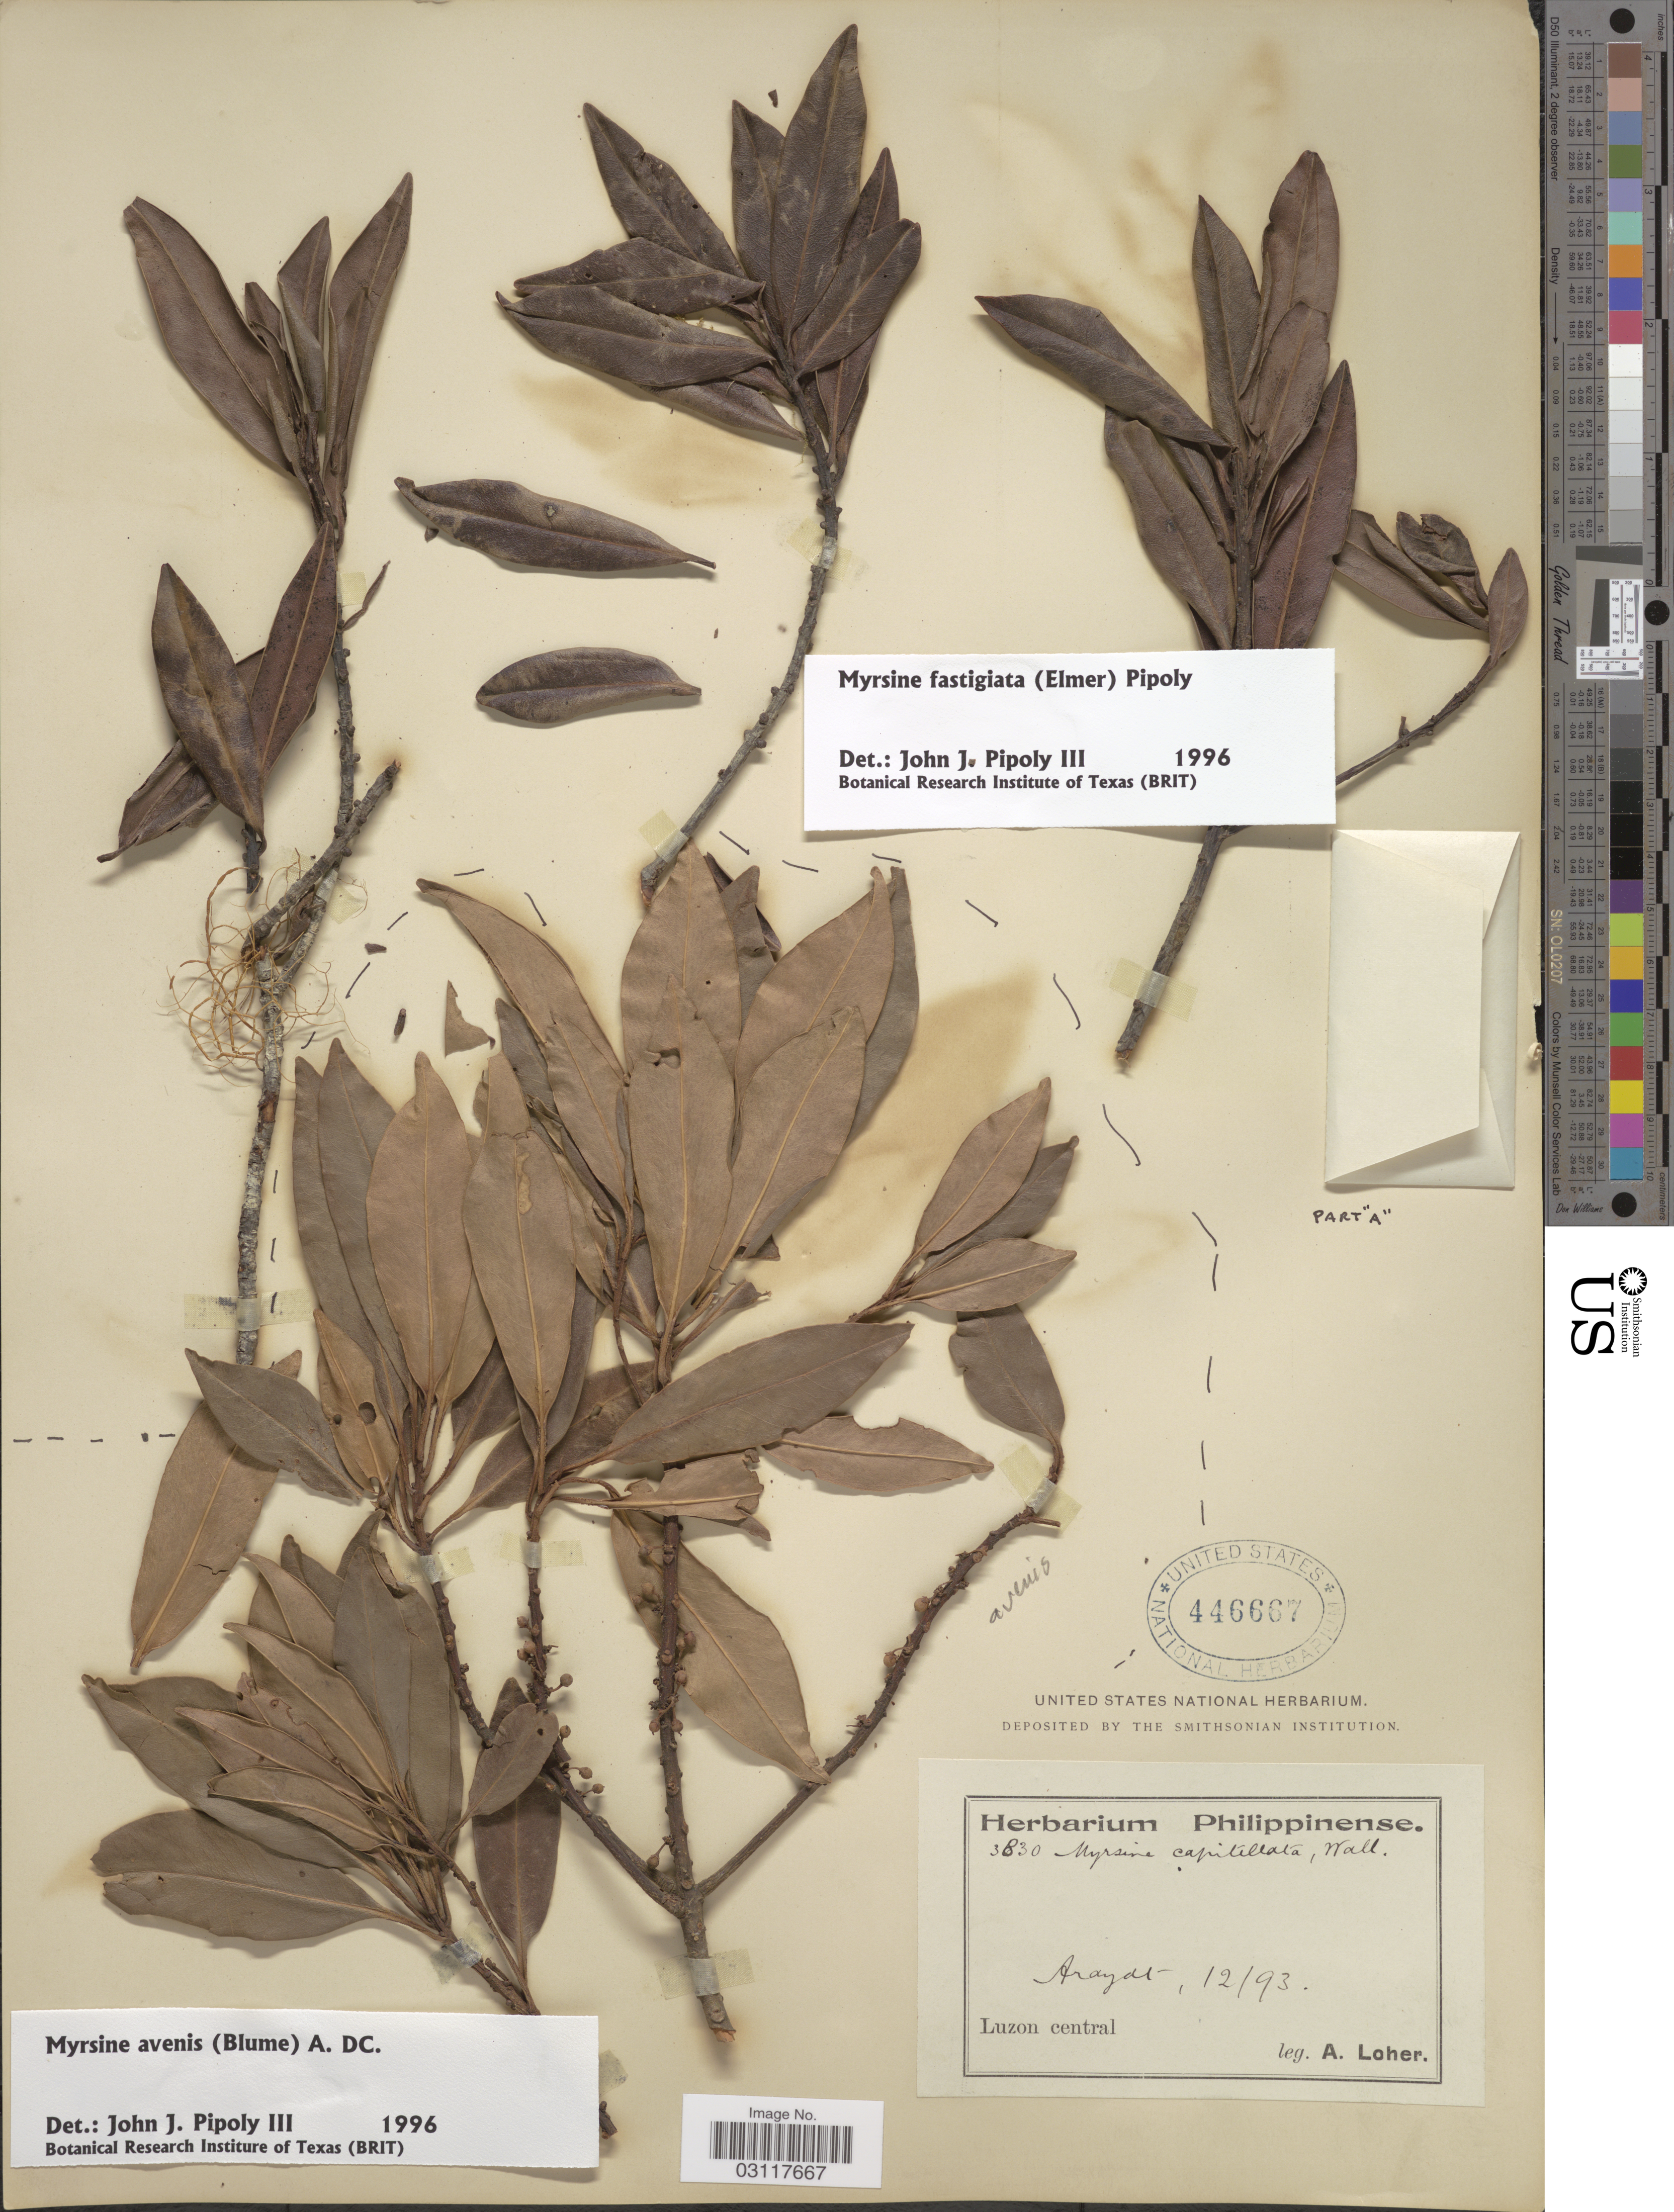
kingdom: Plantae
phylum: Tracheophyta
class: Magnoliopsida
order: Ericales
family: Primulaceae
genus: Myrsine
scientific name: Myrsine fastigiata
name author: (Elmer) Pipoly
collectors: A. Loher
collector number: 3830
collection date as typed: Transcribed d/m/y: /12/93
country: Philippines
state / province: Central Luzon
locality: Arayat, Luzon central.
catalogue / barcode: US 446667